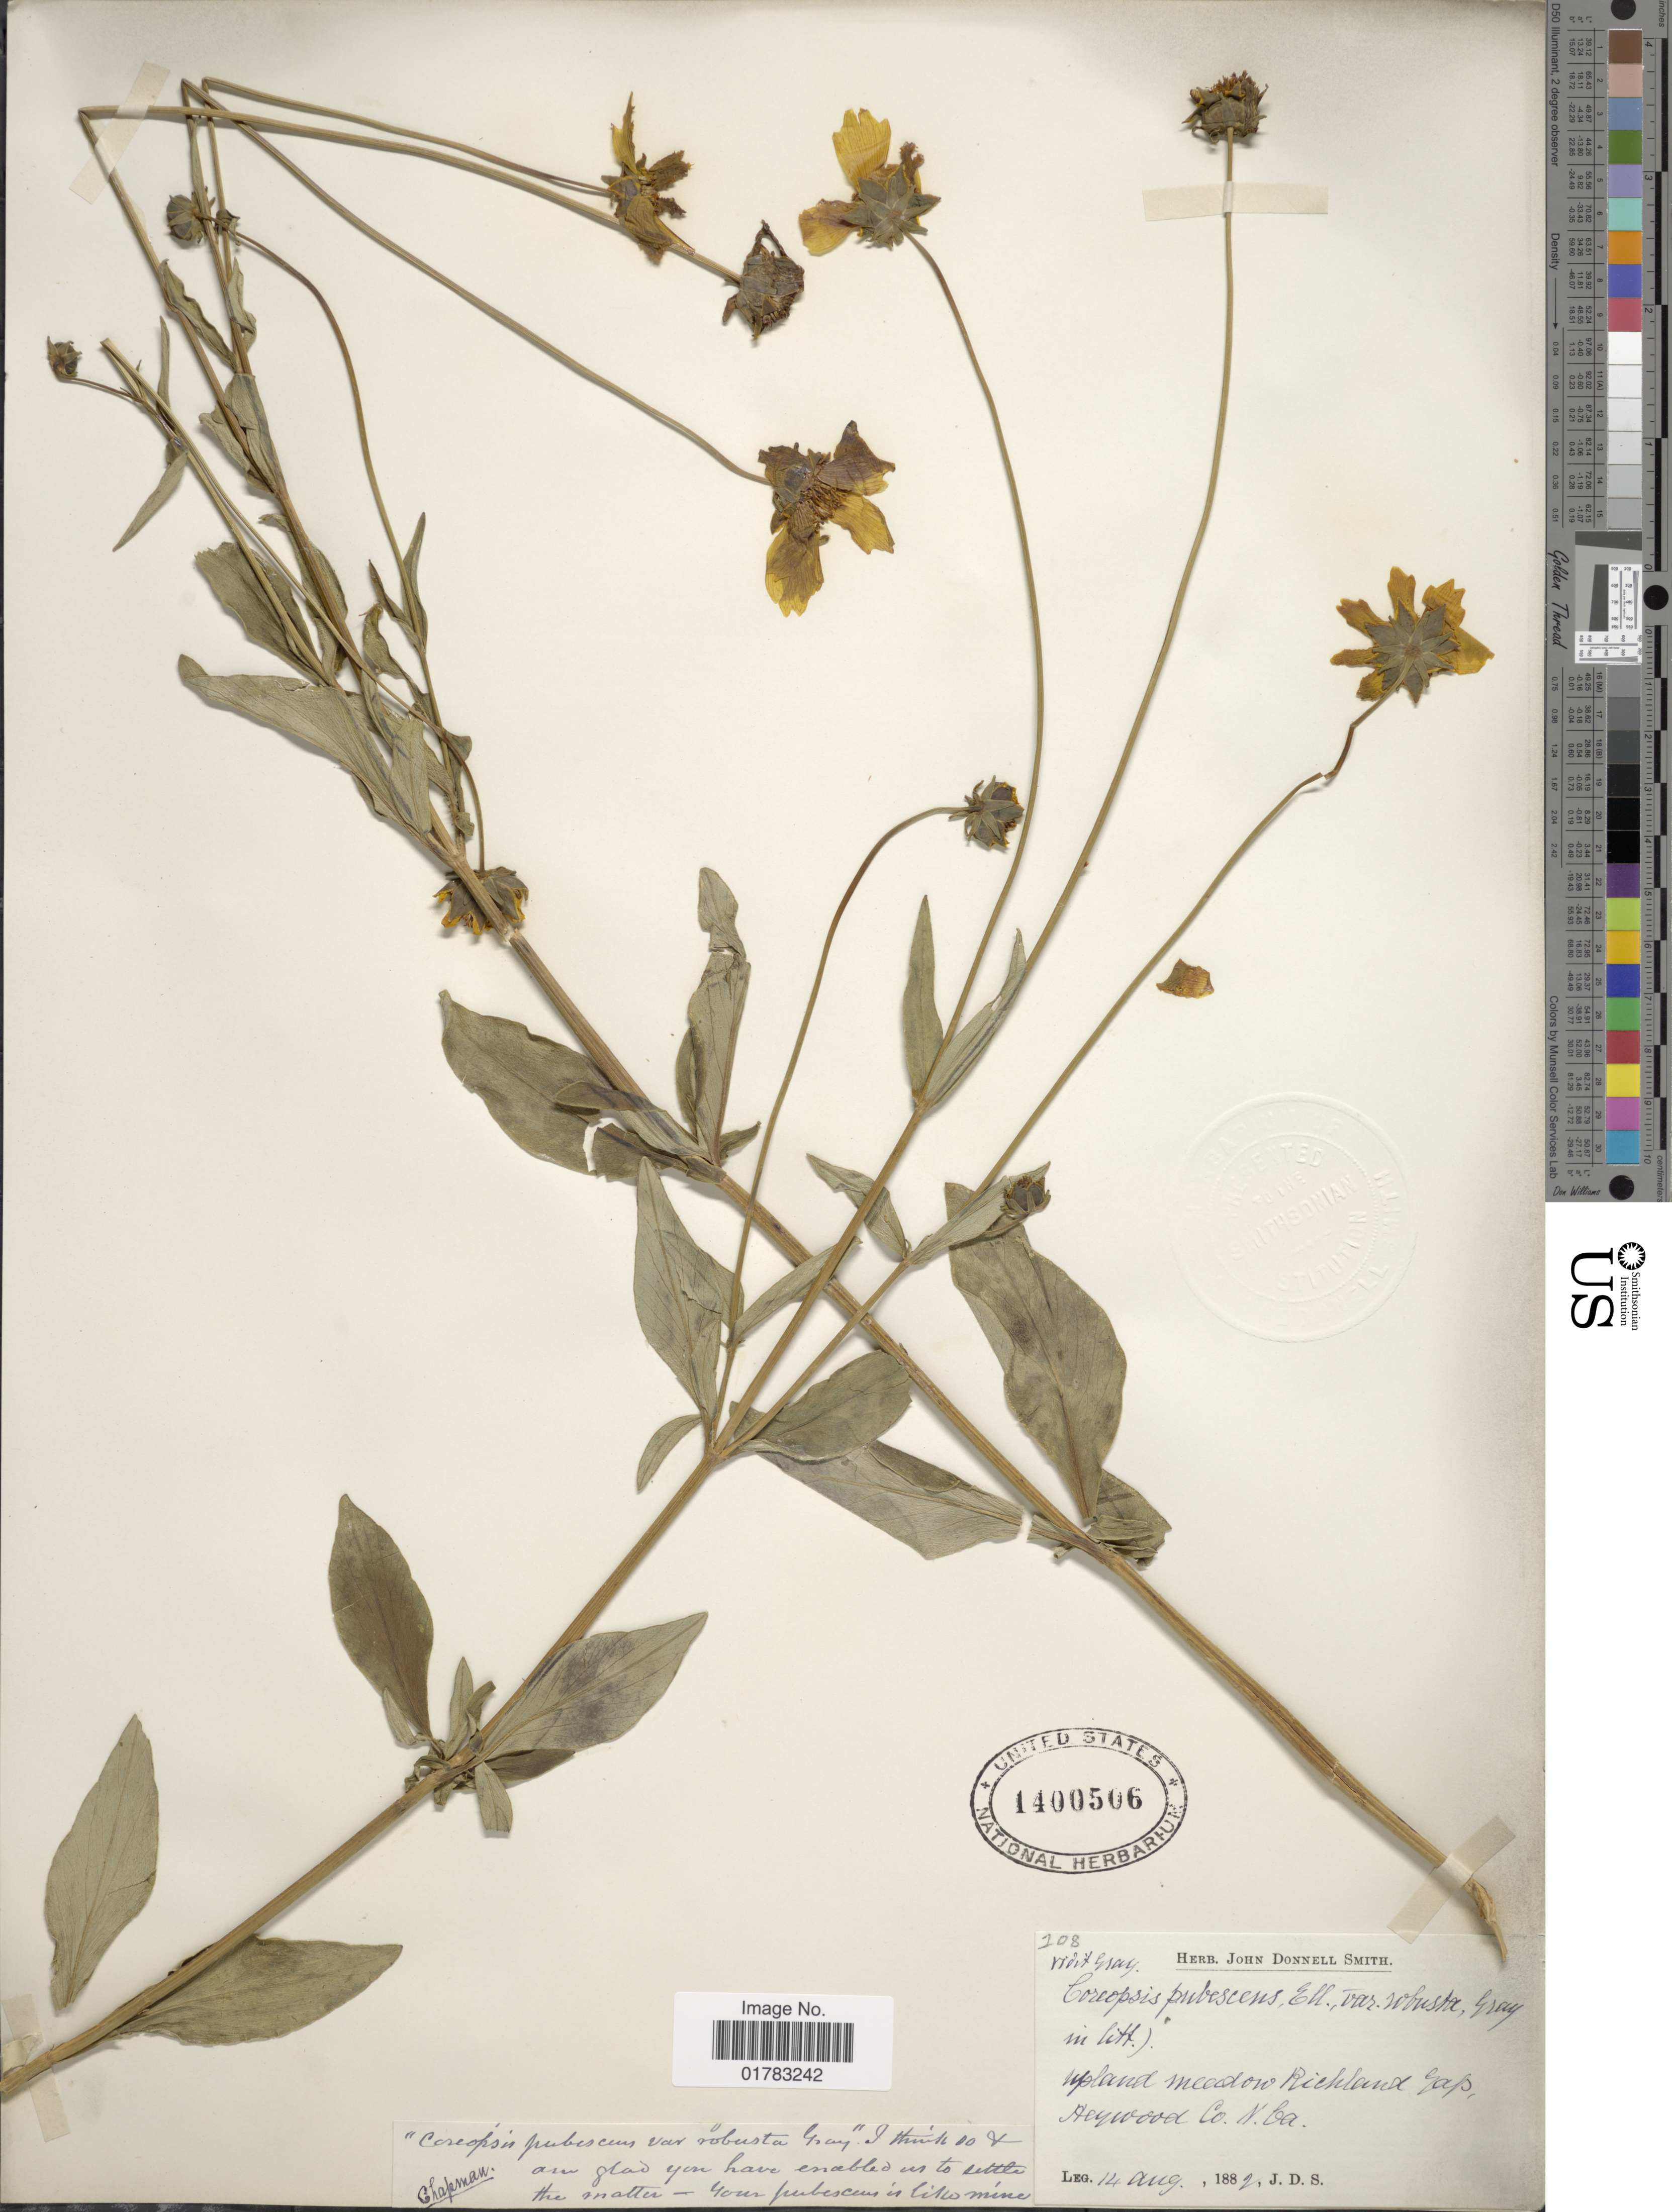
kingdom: Plantae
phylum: Tracheophyta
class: Magnoliopsida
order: Asterales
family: Asteraceae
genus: Coreopsis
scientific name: Coreopsis pubescens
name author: Elliott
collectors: J. Donnell Smith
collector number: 208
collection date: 1882-08-14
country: United States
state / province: North Carolina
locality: Upland meadow Rickland Gap, Heywood Co.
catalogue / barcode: US 1400506